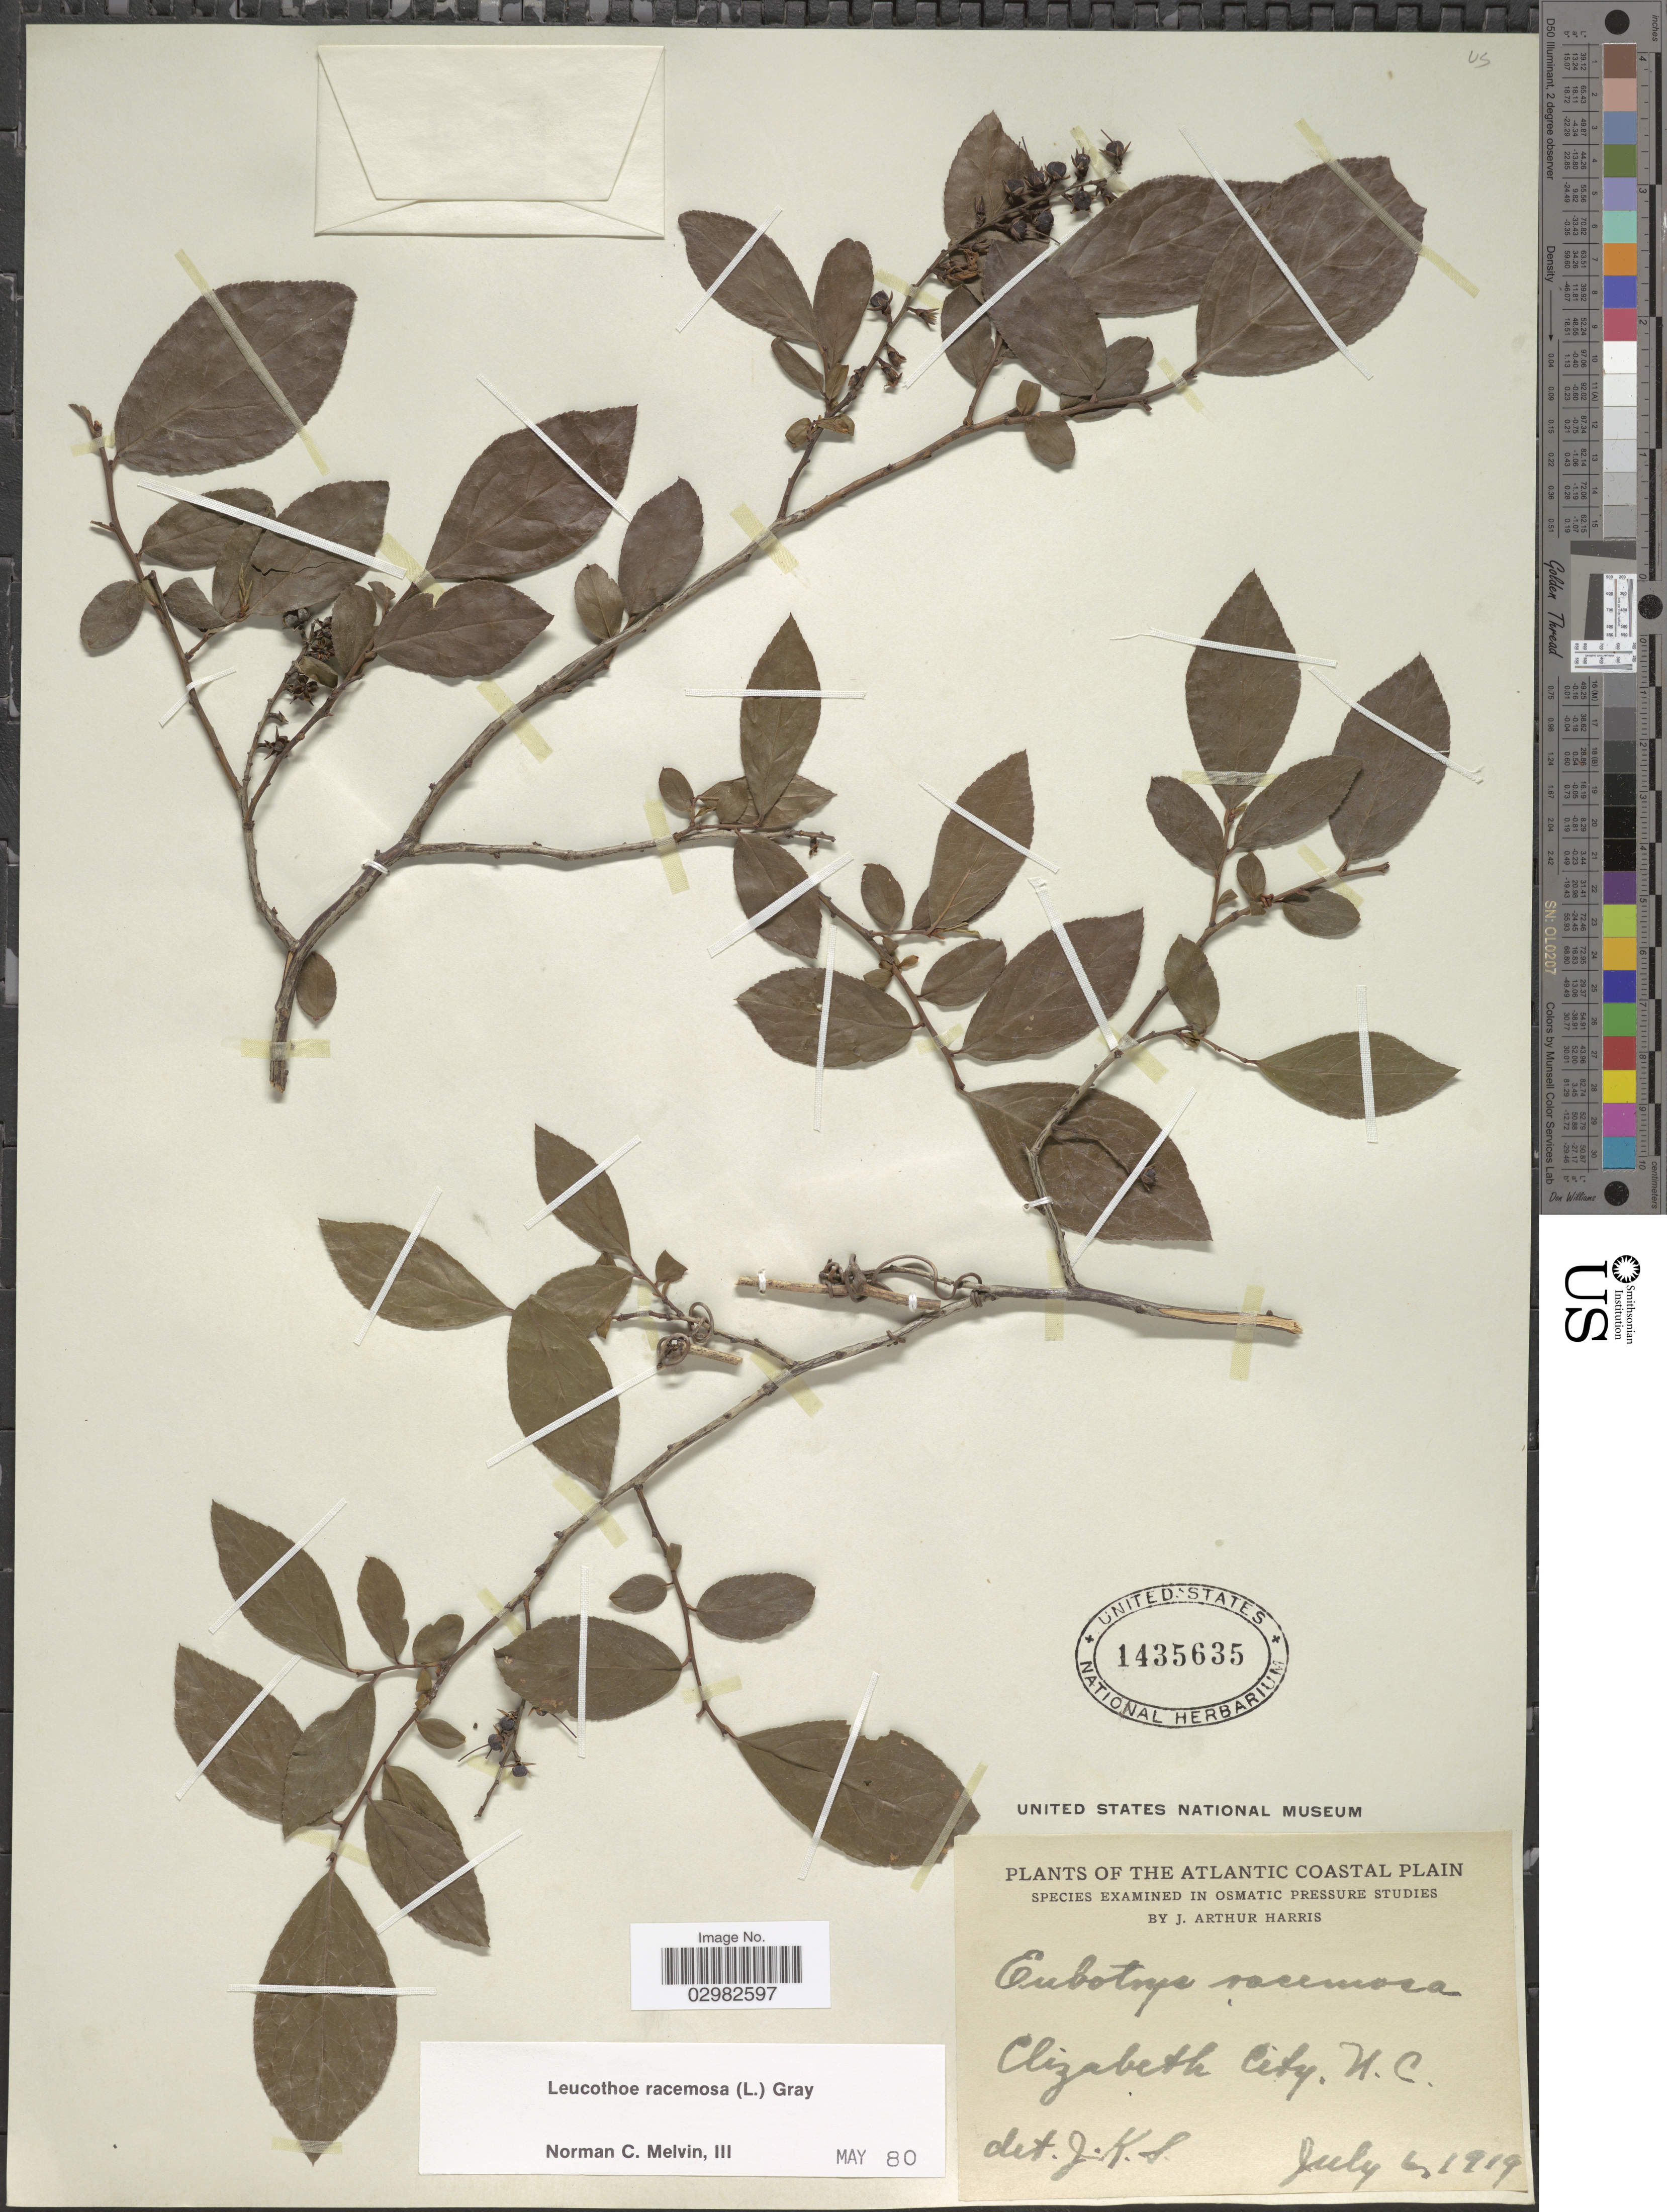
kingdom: Plantae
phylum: Tracheophyta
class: Magnoliopsida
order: Ericales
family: Ericaceae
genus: Leucothoe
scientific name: Leucothoë racemosa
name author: (L.) A. Gray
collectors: J. A. Harris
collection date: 1919-07-06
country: United States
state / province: North Carolina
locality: Atlantic Coastal Plain, Elizabeth City.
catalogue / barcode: US 1435635